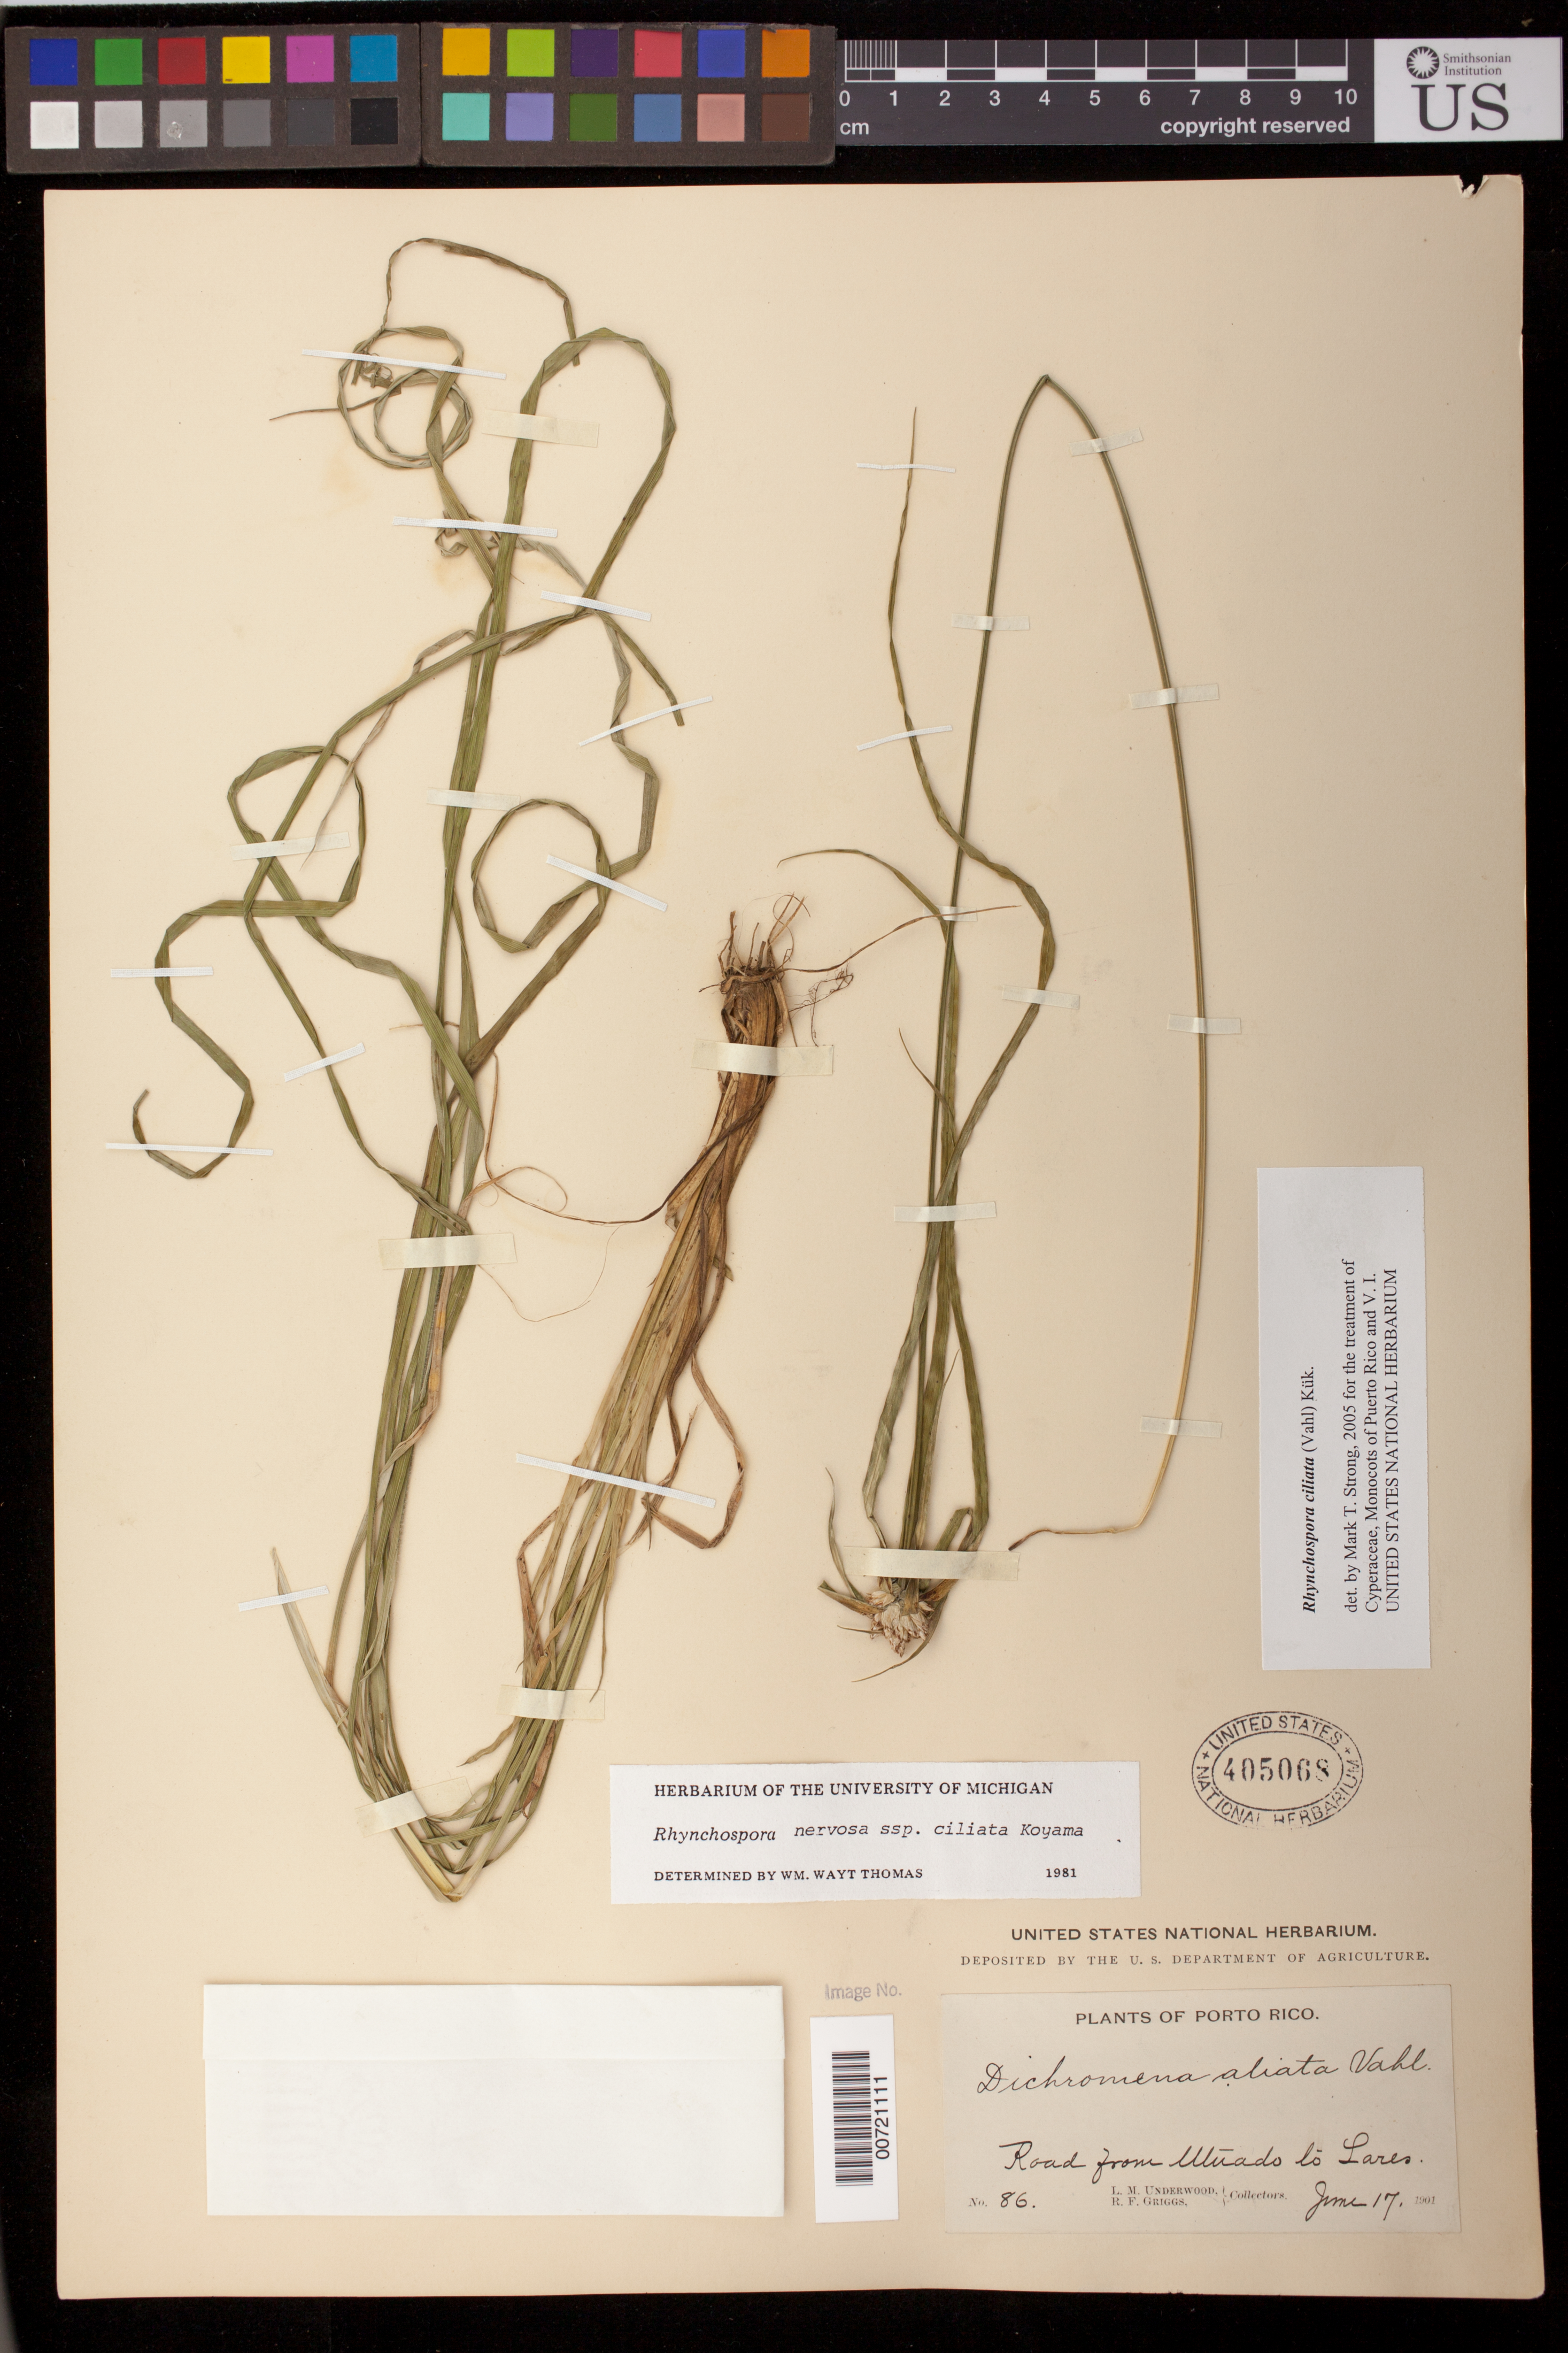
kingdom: Plantae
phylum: Tracheophyta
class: Liliopsida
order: Poales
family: Cyperaceae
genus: Rhynchospora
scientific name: Rhynchospora ciliata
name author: (G. Mey.) Kük.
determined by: Strong, Mark T., (BOT), Smithsonian Institution - National Museum of Natural History (UNITED STATES)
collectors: L. M. Underwood & R. F. Griggs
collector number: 86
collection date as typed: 17 Jun 1901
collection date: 1901-06-17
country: Puerto Rico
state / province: Utuado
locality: Road from Utuado to Lares.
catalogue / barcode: US 405068